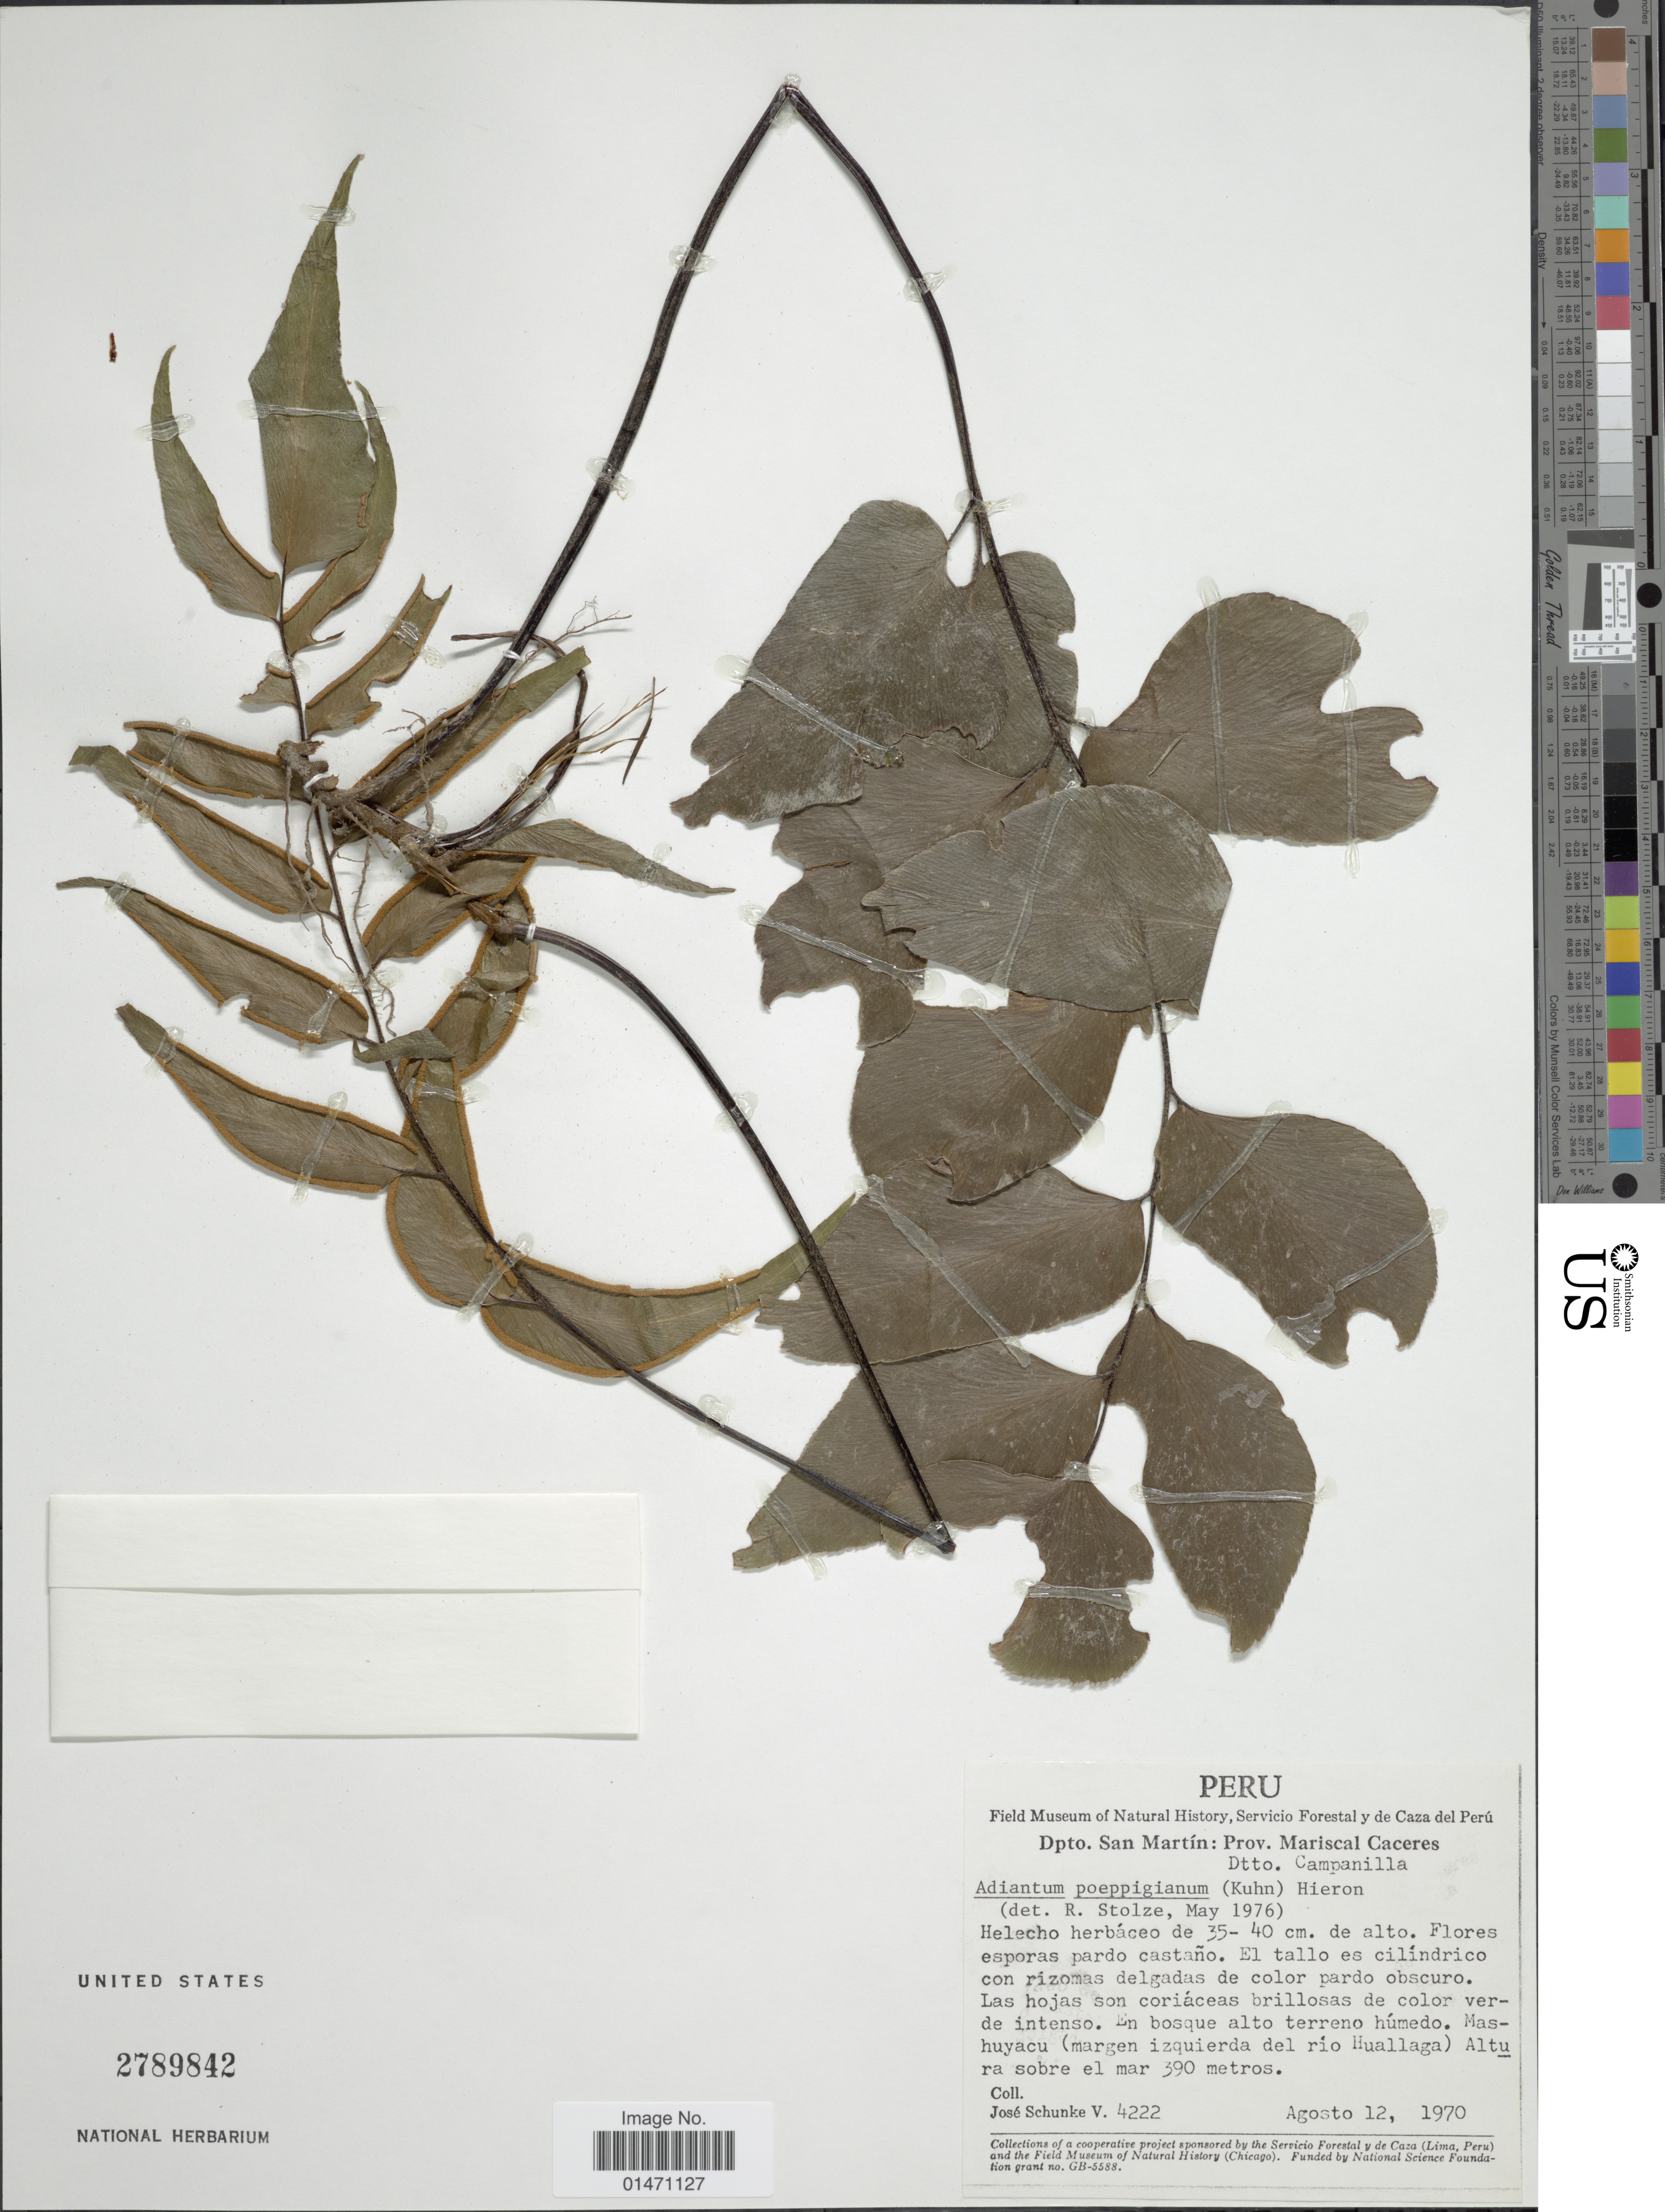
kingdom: Plantae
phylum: Tracheophyta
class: Polypodiopsida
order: Polypodiales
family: Pteridaceae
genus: Adiantum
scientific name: Adiantum poeppigianum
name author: C. Presl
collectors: J. Schunke Vigo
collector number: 4222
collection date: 1970-08-12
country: Peru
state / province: San Martín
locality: Dpto. San Martin: prov. Mariscal Caceres, Dtto. Campanilla, Las hojas son coriaceas brillosas de color verde intenso, en bosque alto terreno humedo, Mashuyacu(margen izquierda del rio Huallaga)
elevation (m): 390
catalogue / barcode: US 2789842